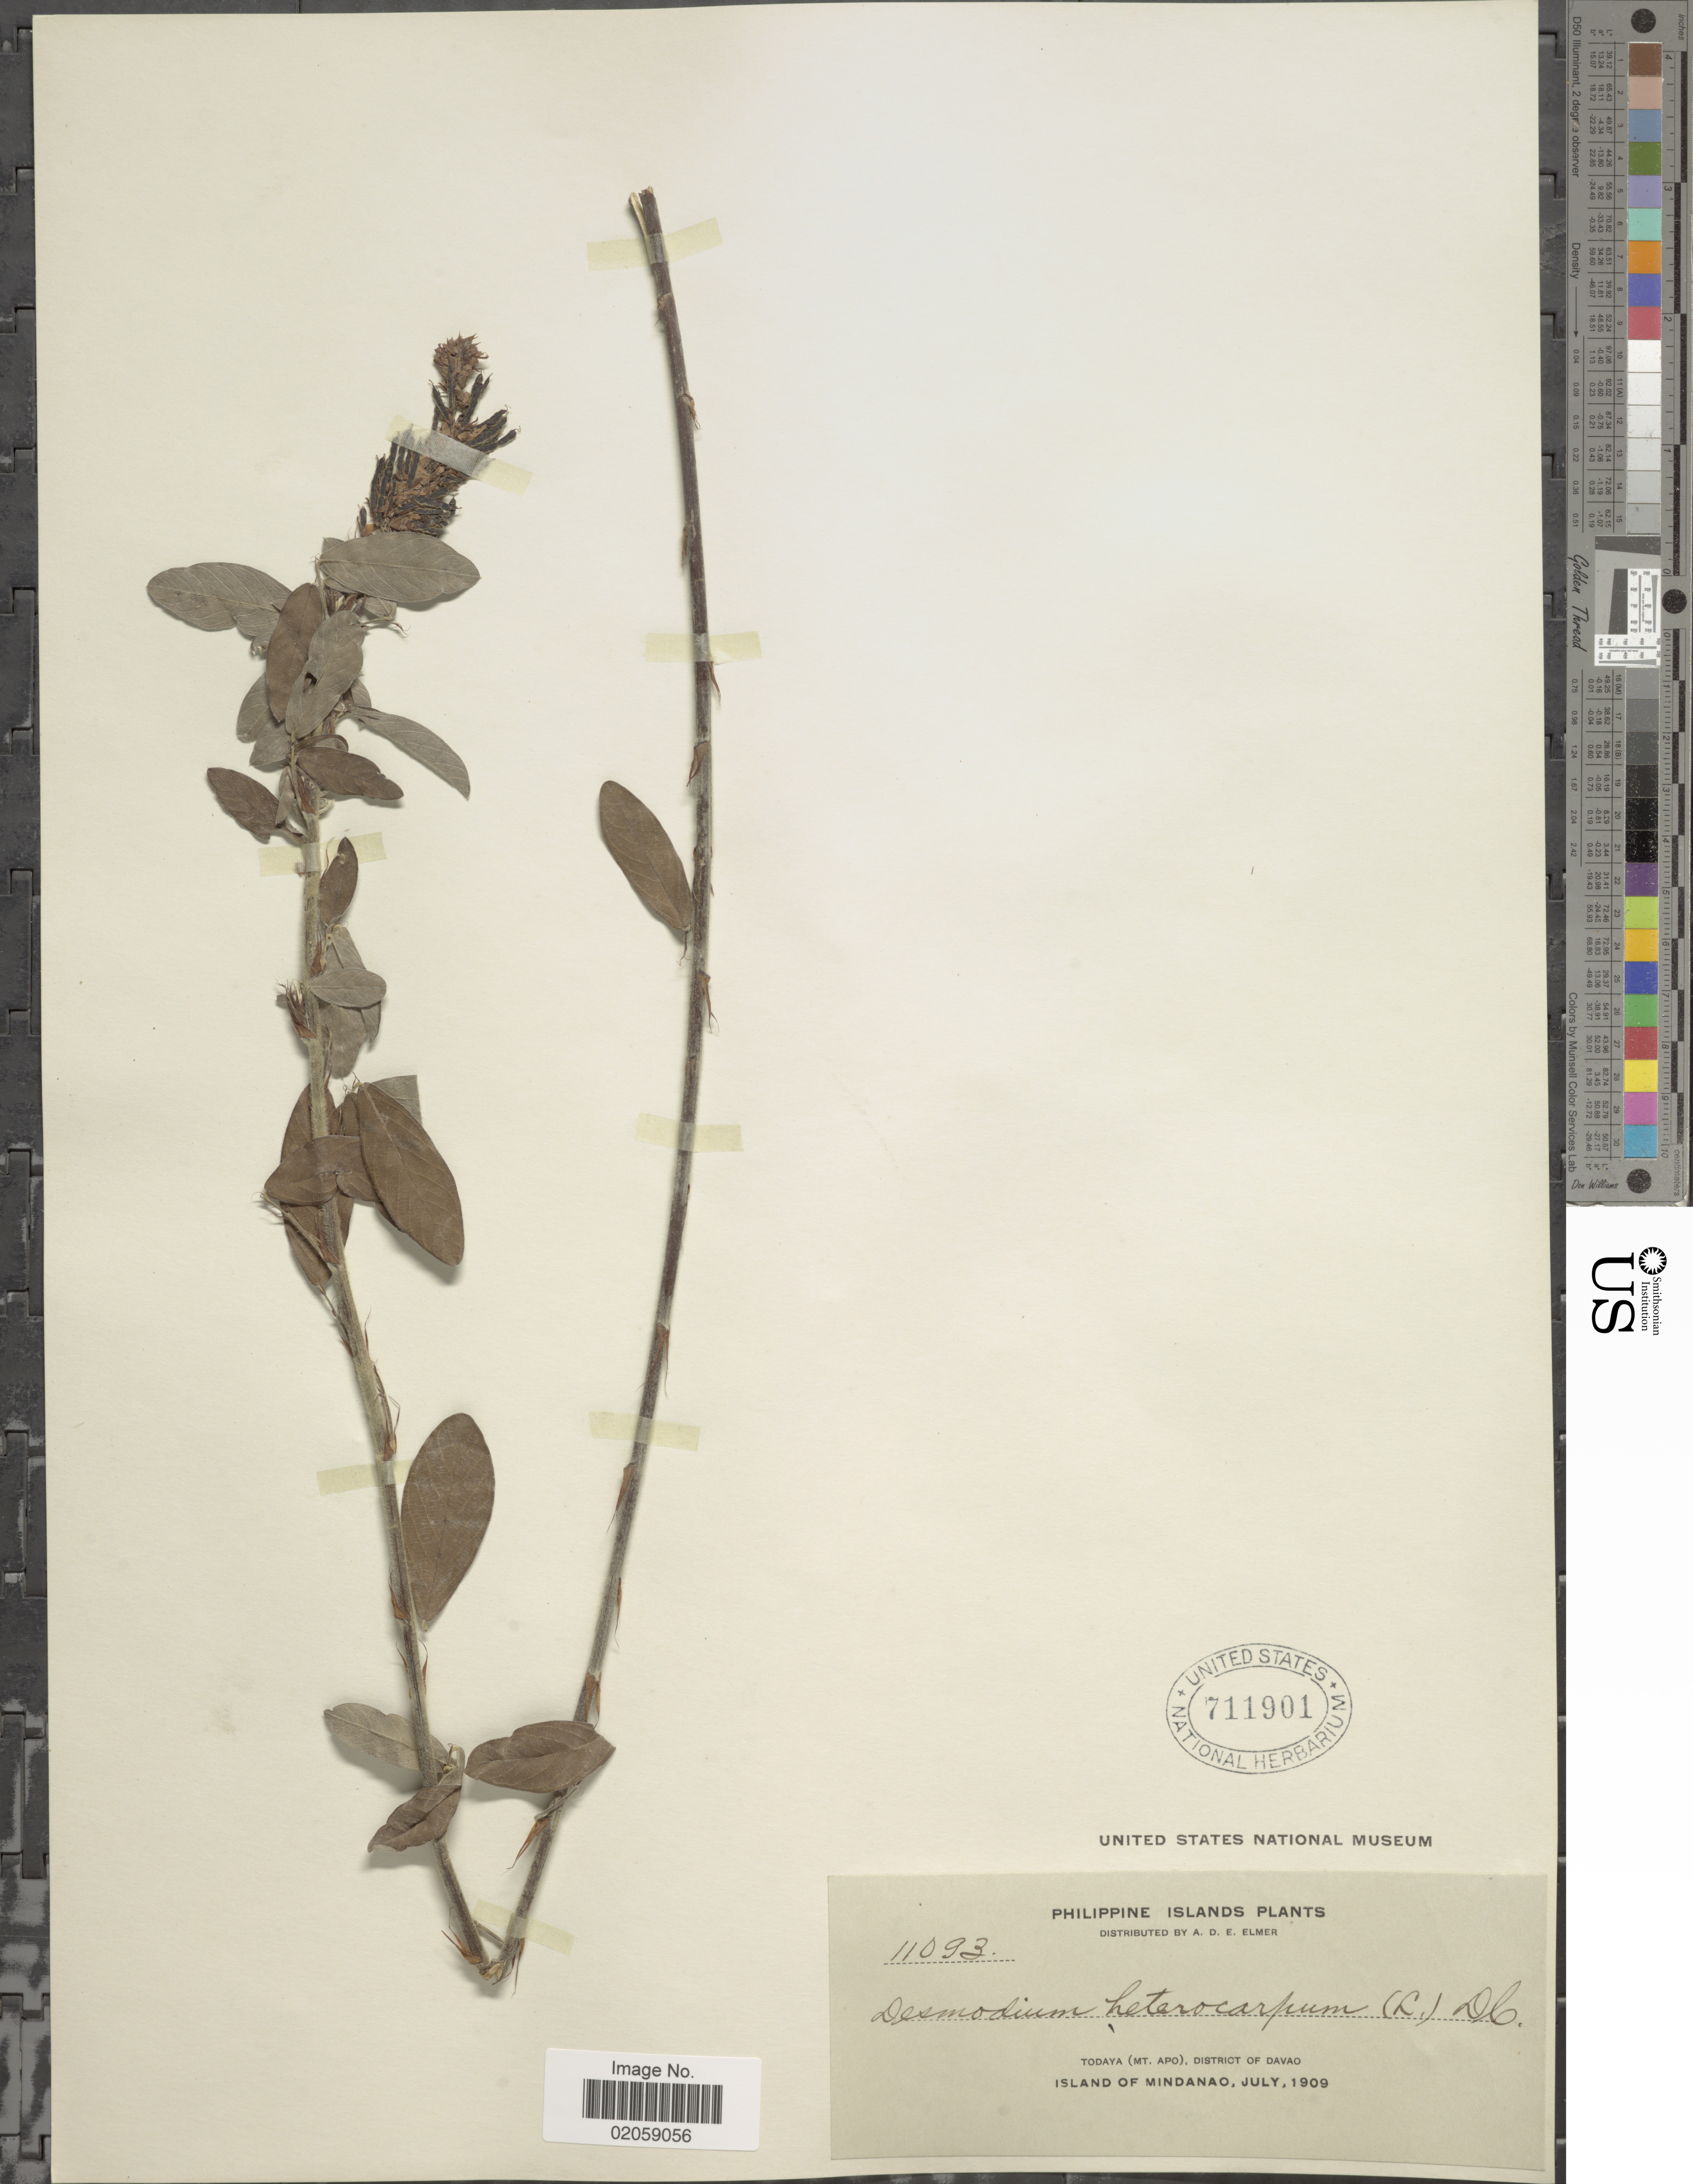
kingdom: Plantae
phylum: Tracheophyta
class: Magnoliopsida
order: Fabales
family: Fabaceae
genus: Grona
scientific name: Grona heterocarpos var. strigosa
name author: (Meeuwen) H. Ohashi & K. Ohashi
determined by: Strong, Mark T., (BOT), Smithsonian Institution - National Museum of Natural History (UNITED STATES)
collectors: A. D. E. Elmer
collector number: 11093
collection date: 1909-07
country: Philippines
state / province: Davao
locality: Philippine Islands. Todaya (Mt. Apo), District of Davao. Island of Mindanao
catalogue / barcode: US 711901